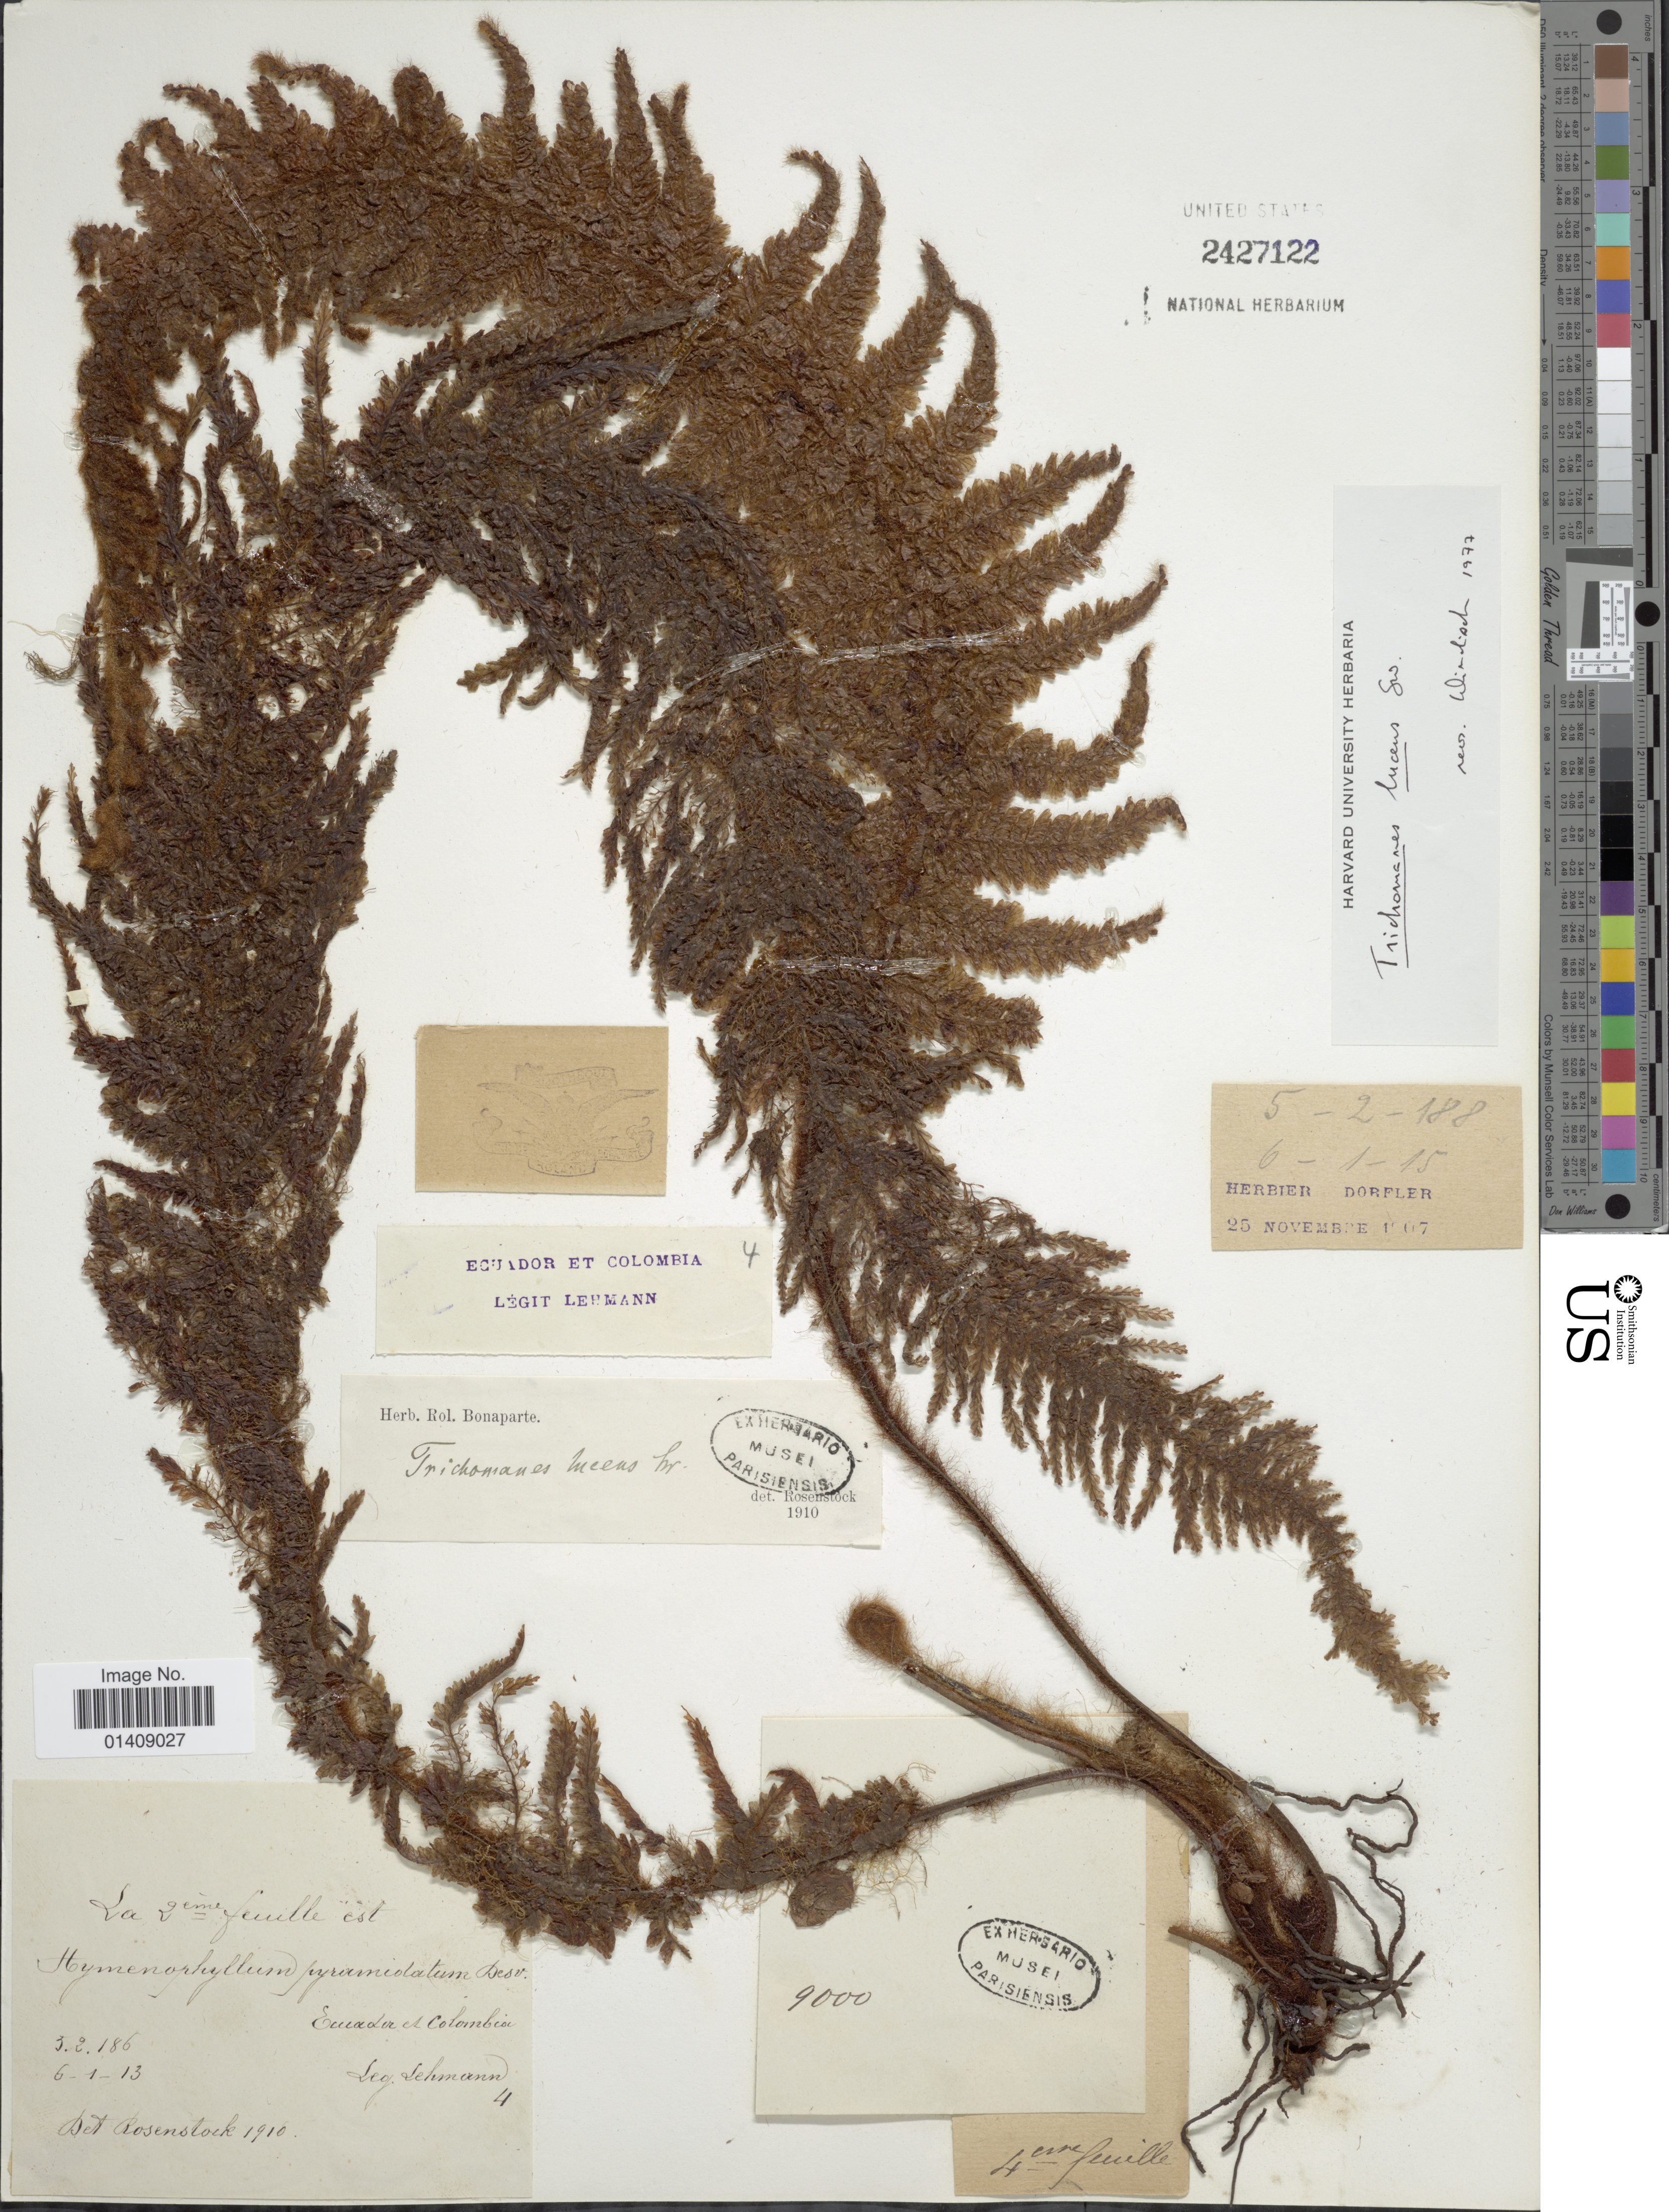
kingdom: Plantae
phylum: Tracheophyta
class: Polypodiopsida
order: Hymenophyllales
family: Hymenophyllaceae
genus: Trichomanes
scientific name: Trichomanes lucens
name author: Sw.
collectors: -. Lehmann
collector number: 4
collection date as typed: Transcribed d/m/y: 6/1/13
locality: Ecuador et Colombia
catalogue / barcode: US 2427122